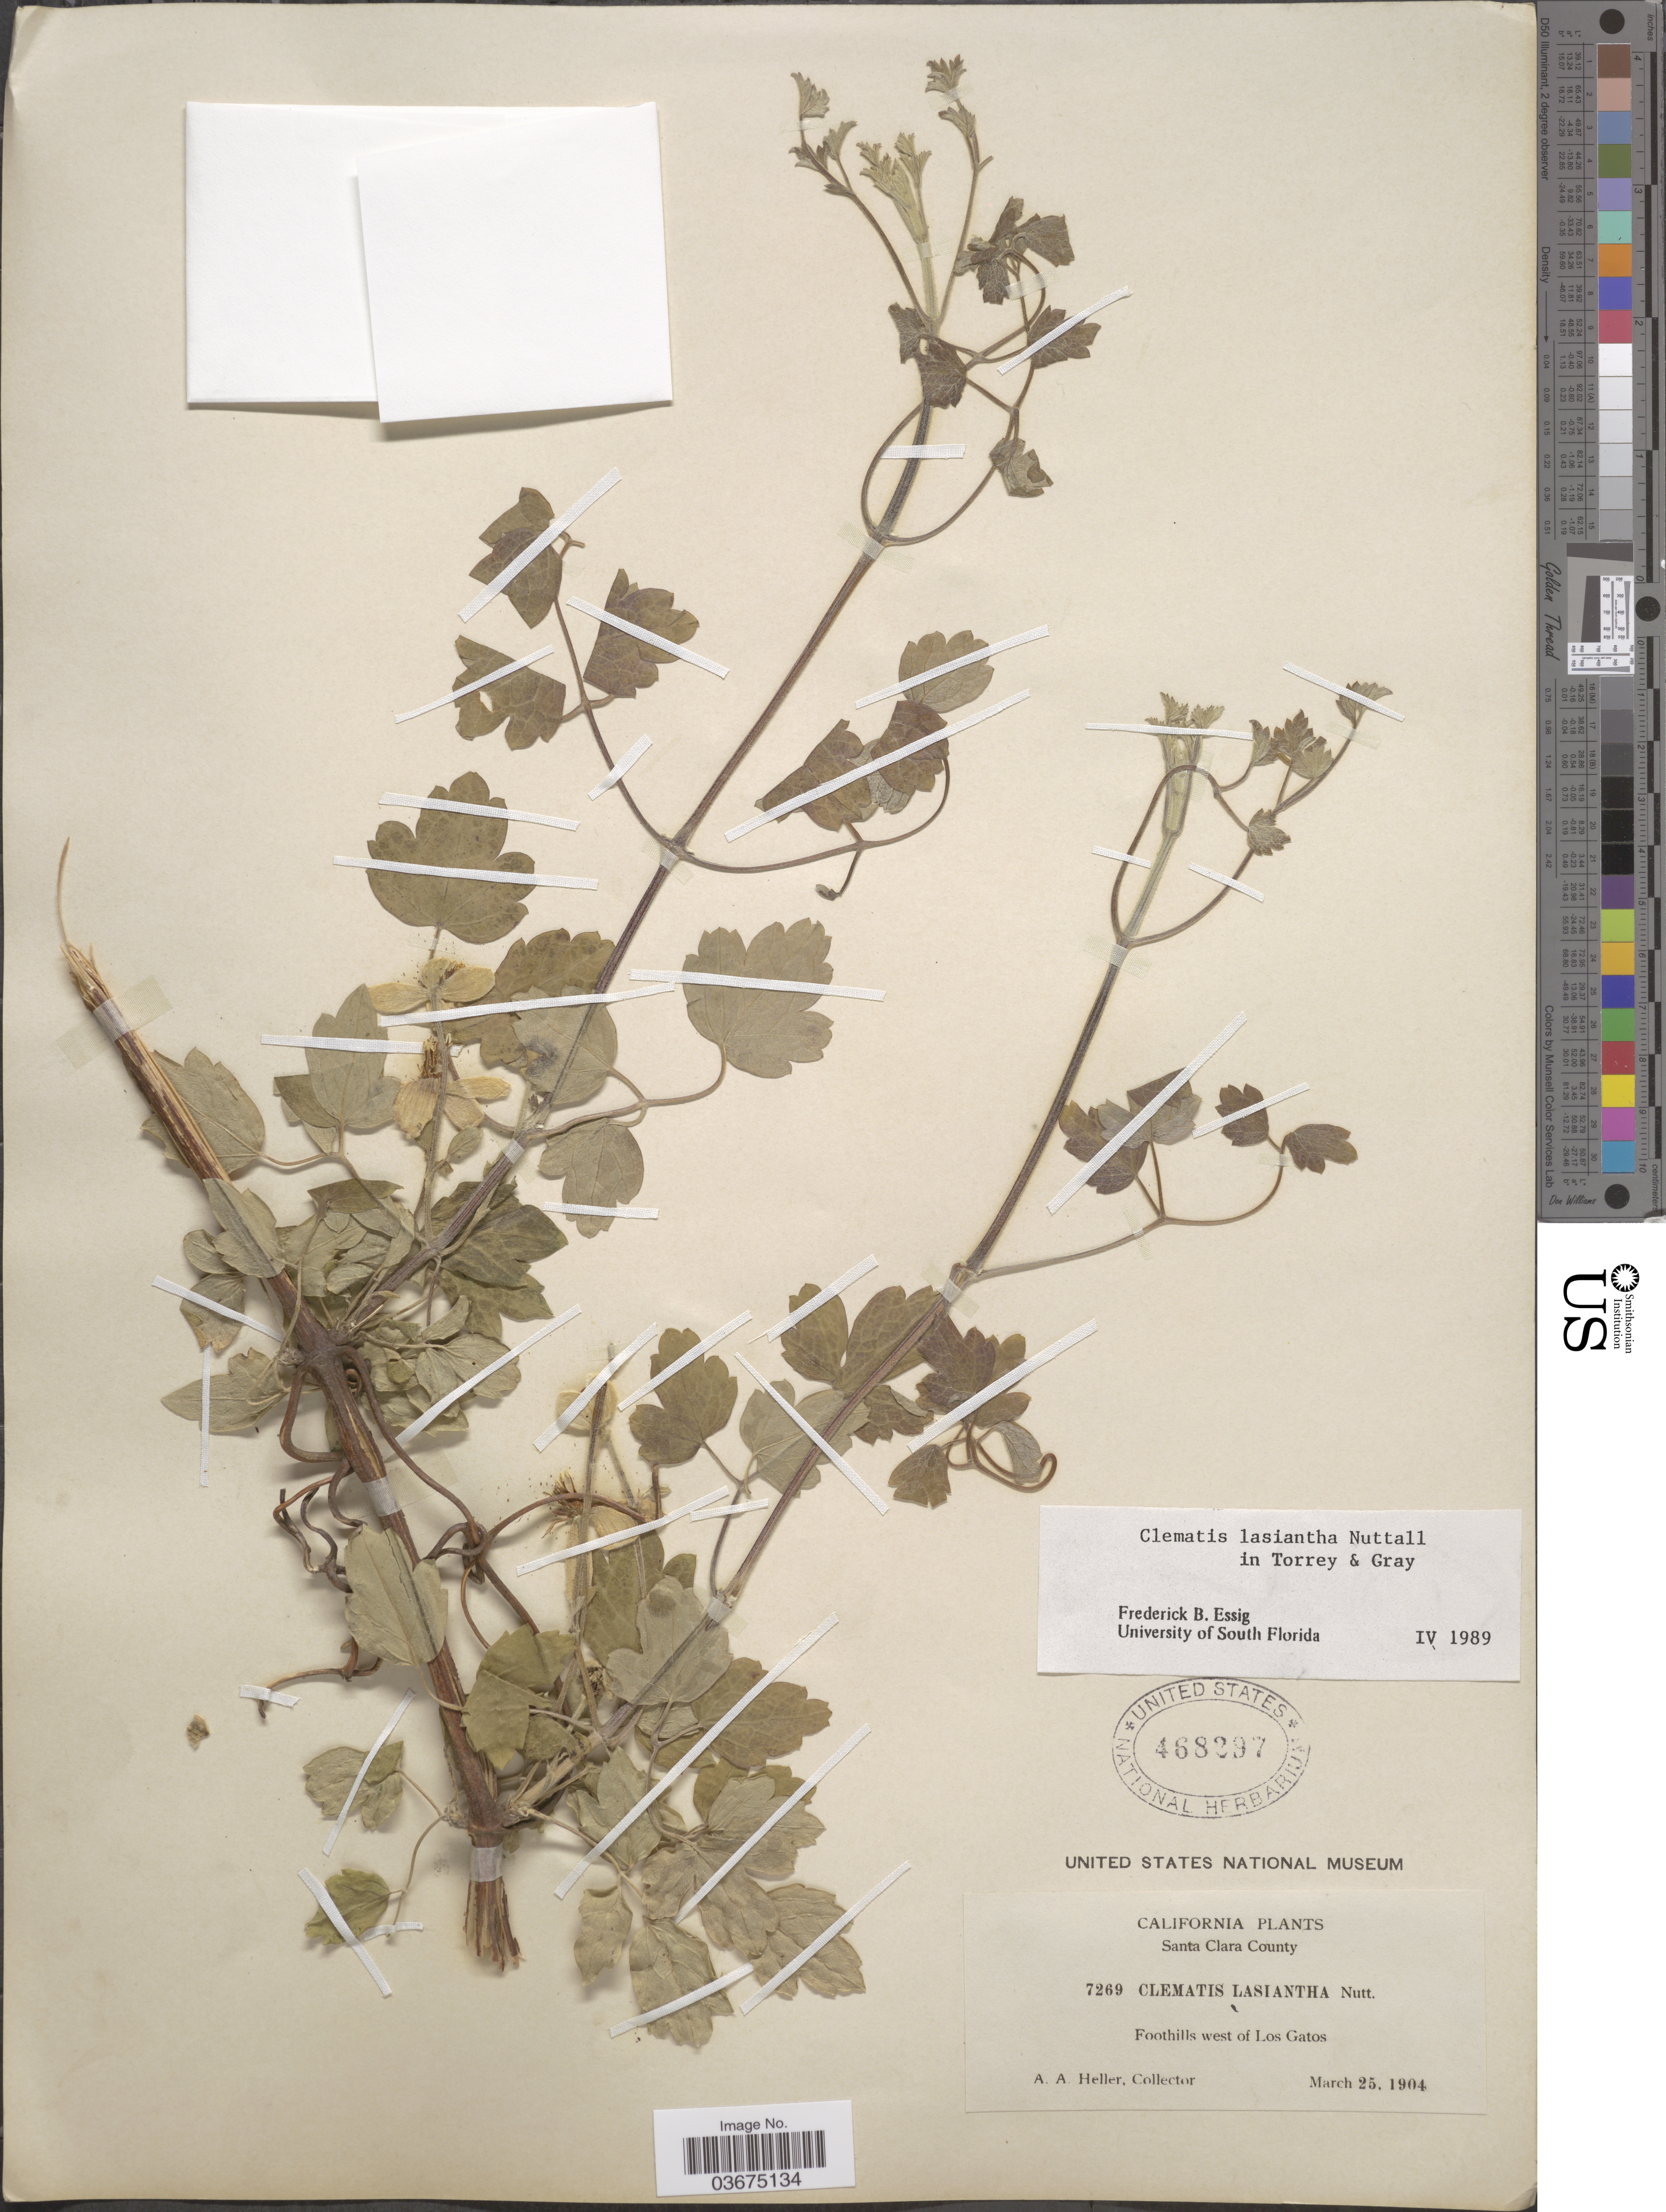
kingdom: Plantae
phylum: Tracheophyta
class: Magnoliopsida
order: Ranunculales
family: Ranunculaceae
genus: Clematis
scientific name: Clematis lasiantha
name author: Nutt.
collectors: A. A. Heller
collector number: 7269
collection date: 1904-03-25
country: United States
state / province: California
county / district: Santa Clara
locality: Santa Clara County. Foothills west of Los Gatos.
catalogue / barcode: US 468297